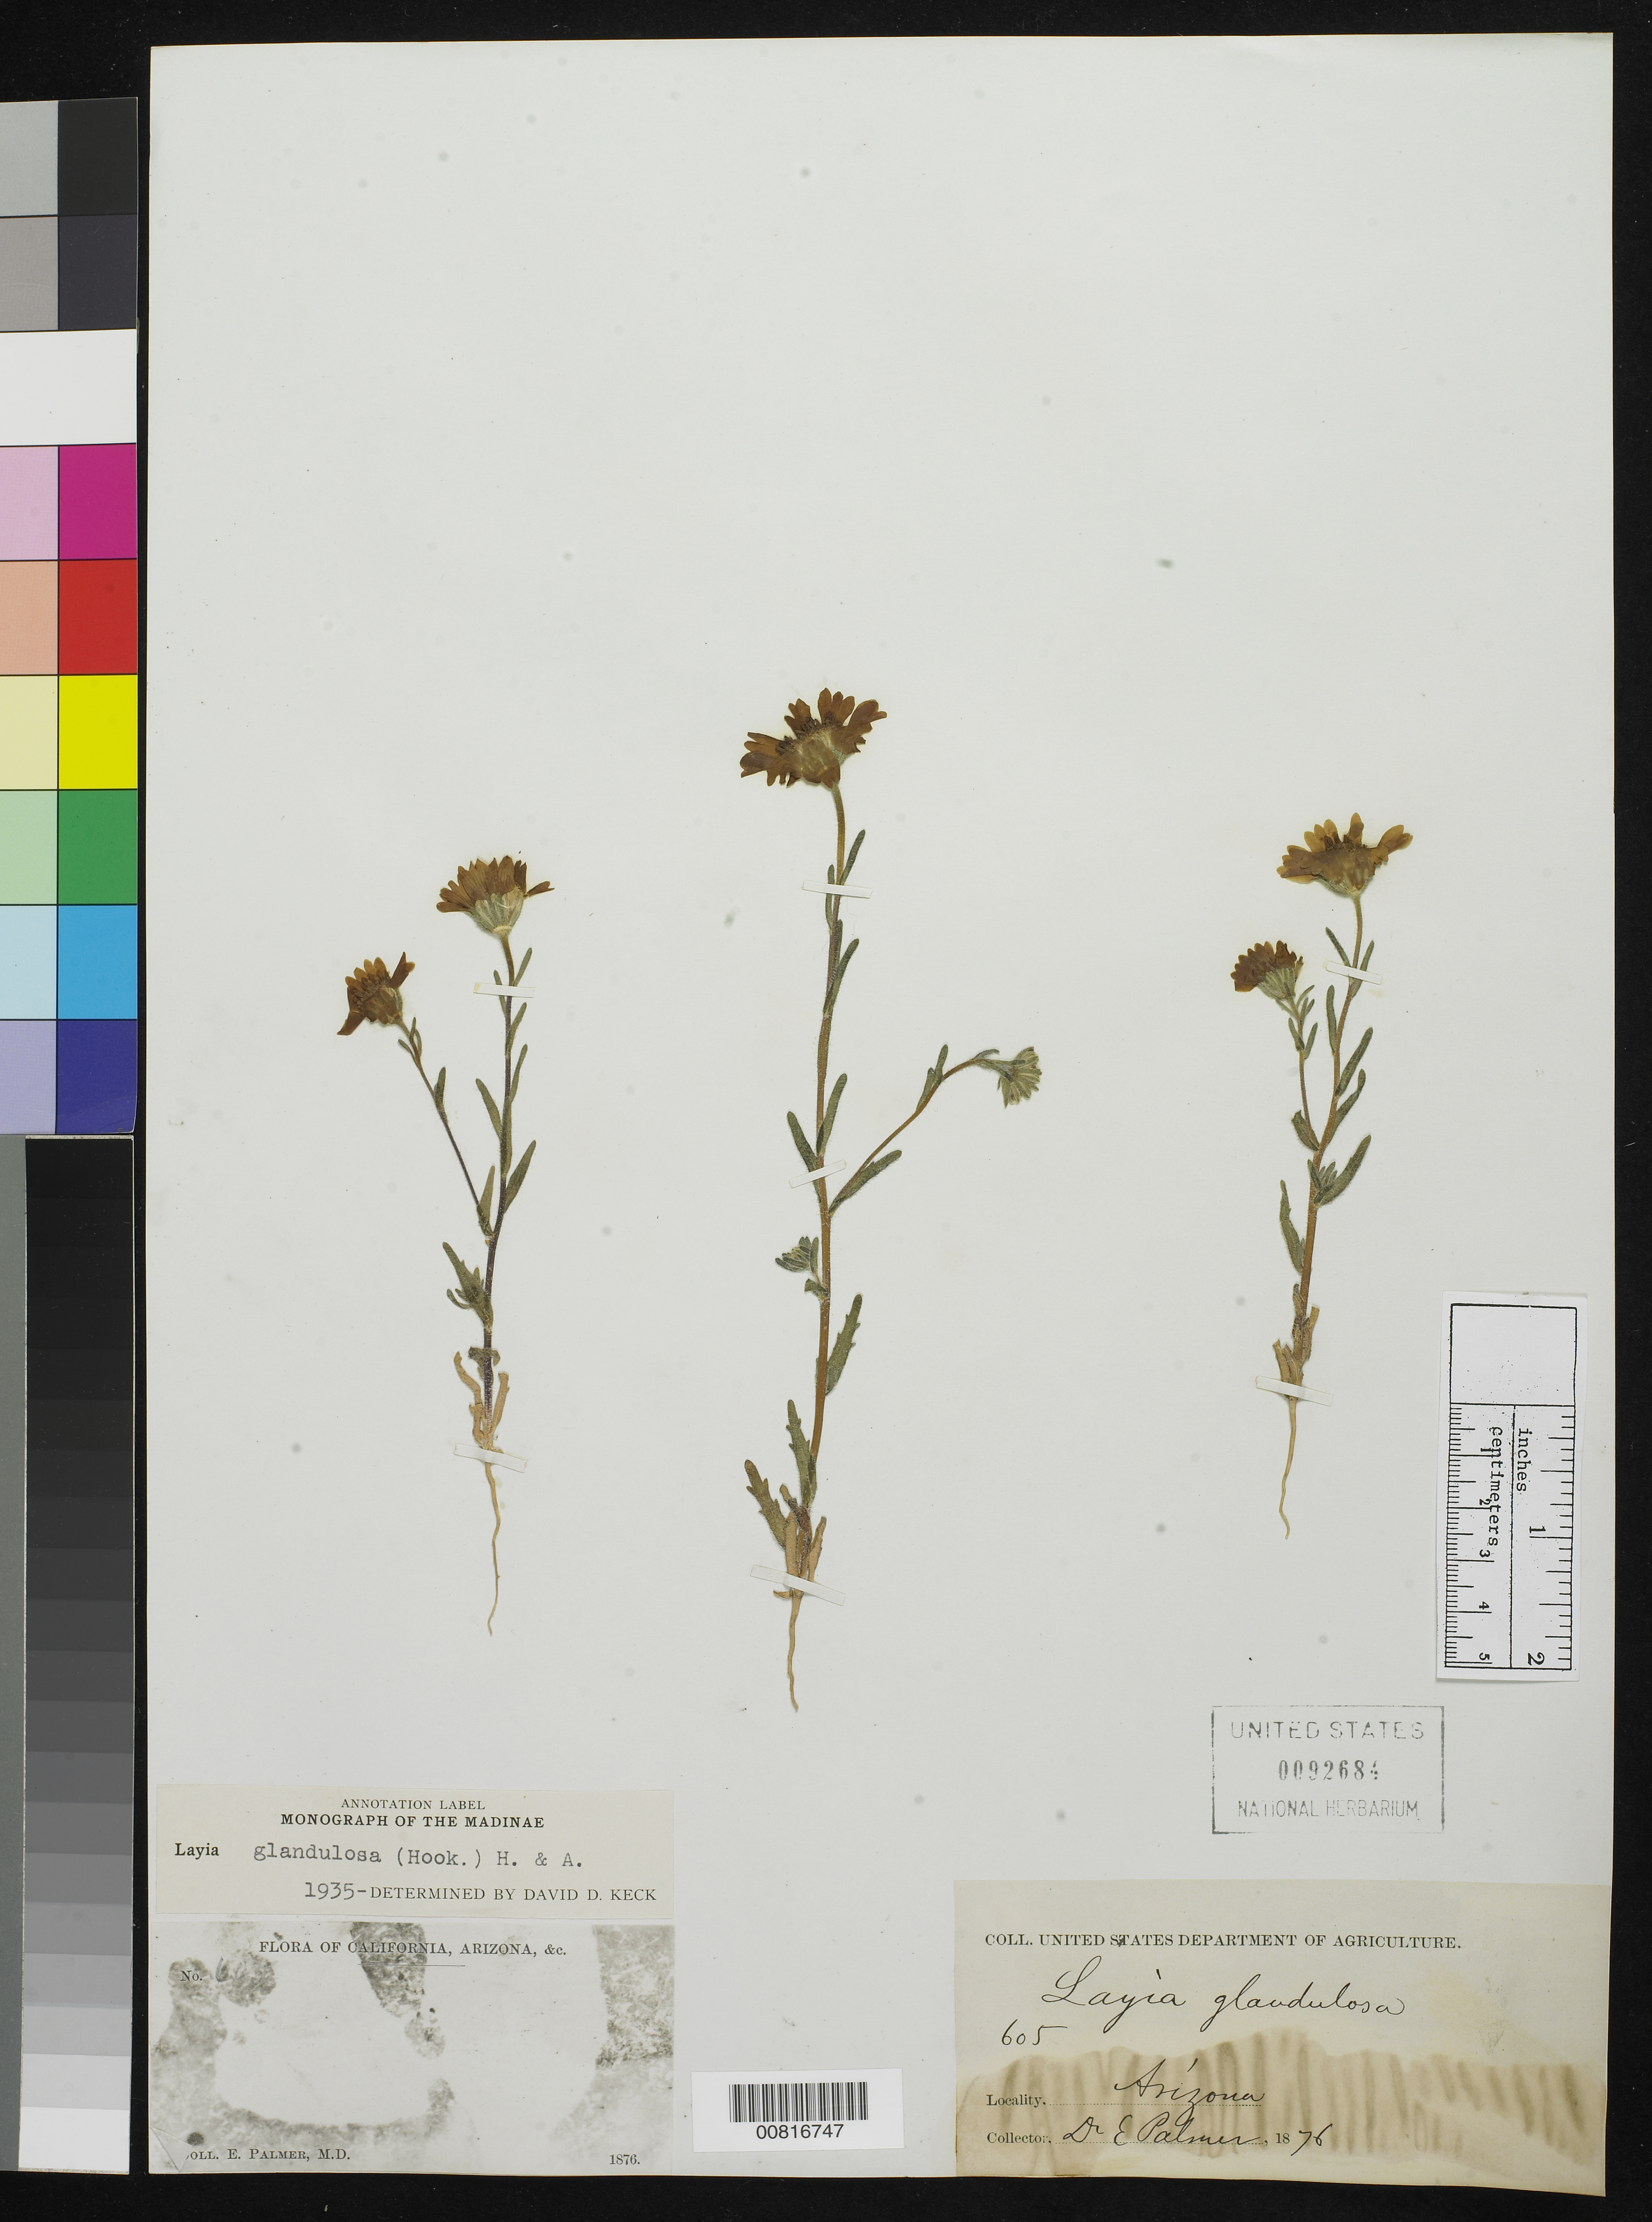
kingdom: Plantae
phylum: Tracheophyta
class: Magnoliopsida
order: Asterales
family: Asteraceae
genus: Layia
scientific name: Layia glandulosa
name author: Hook. & Arn.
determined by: Keck, David D.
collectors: E. Palmer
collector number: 605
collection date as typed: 1876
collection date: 1876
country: United States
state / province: Arizona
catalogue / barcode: US 92684